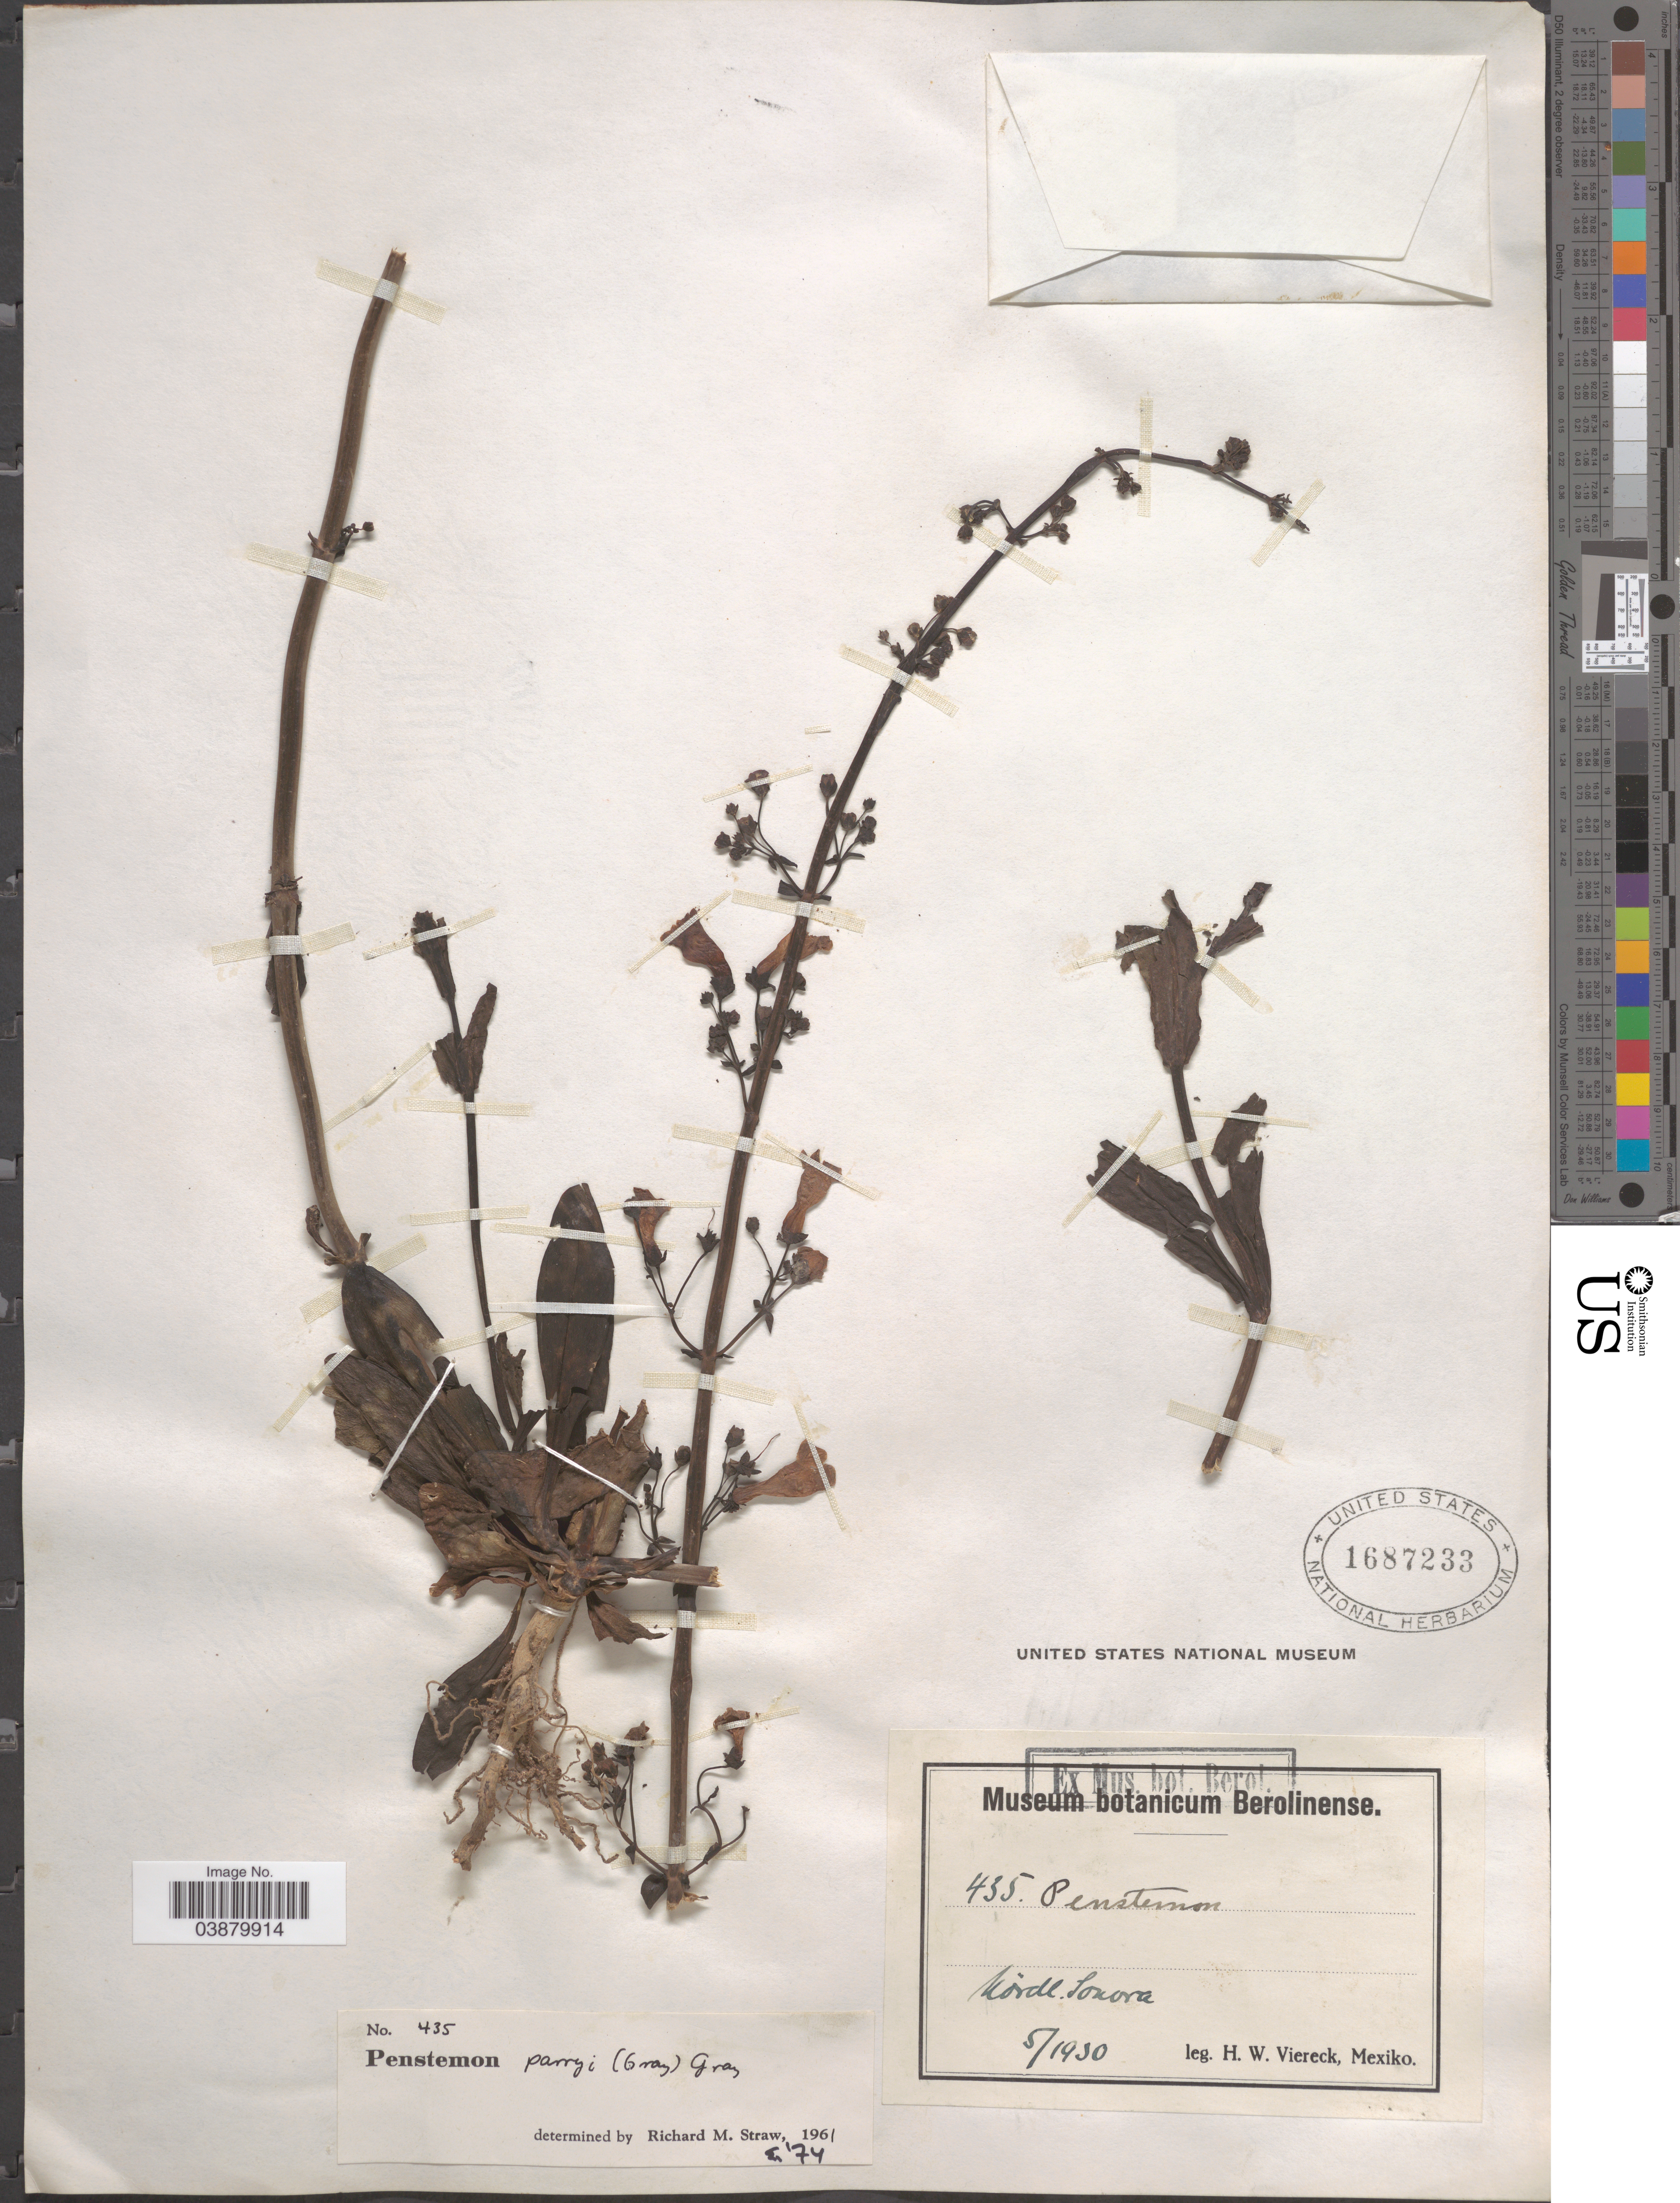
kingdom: Plantae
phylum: Tracheophyta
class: Magnoliopsida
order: Lamiales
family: Plantaginaceae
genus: Penstemon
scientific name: Penstemon parryi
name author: A. Gray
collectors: H. W. Viereck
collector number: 435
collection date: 1930-05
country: Mexico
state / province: Sonora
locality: Nördl. Sonora.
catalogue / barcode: US 1687233